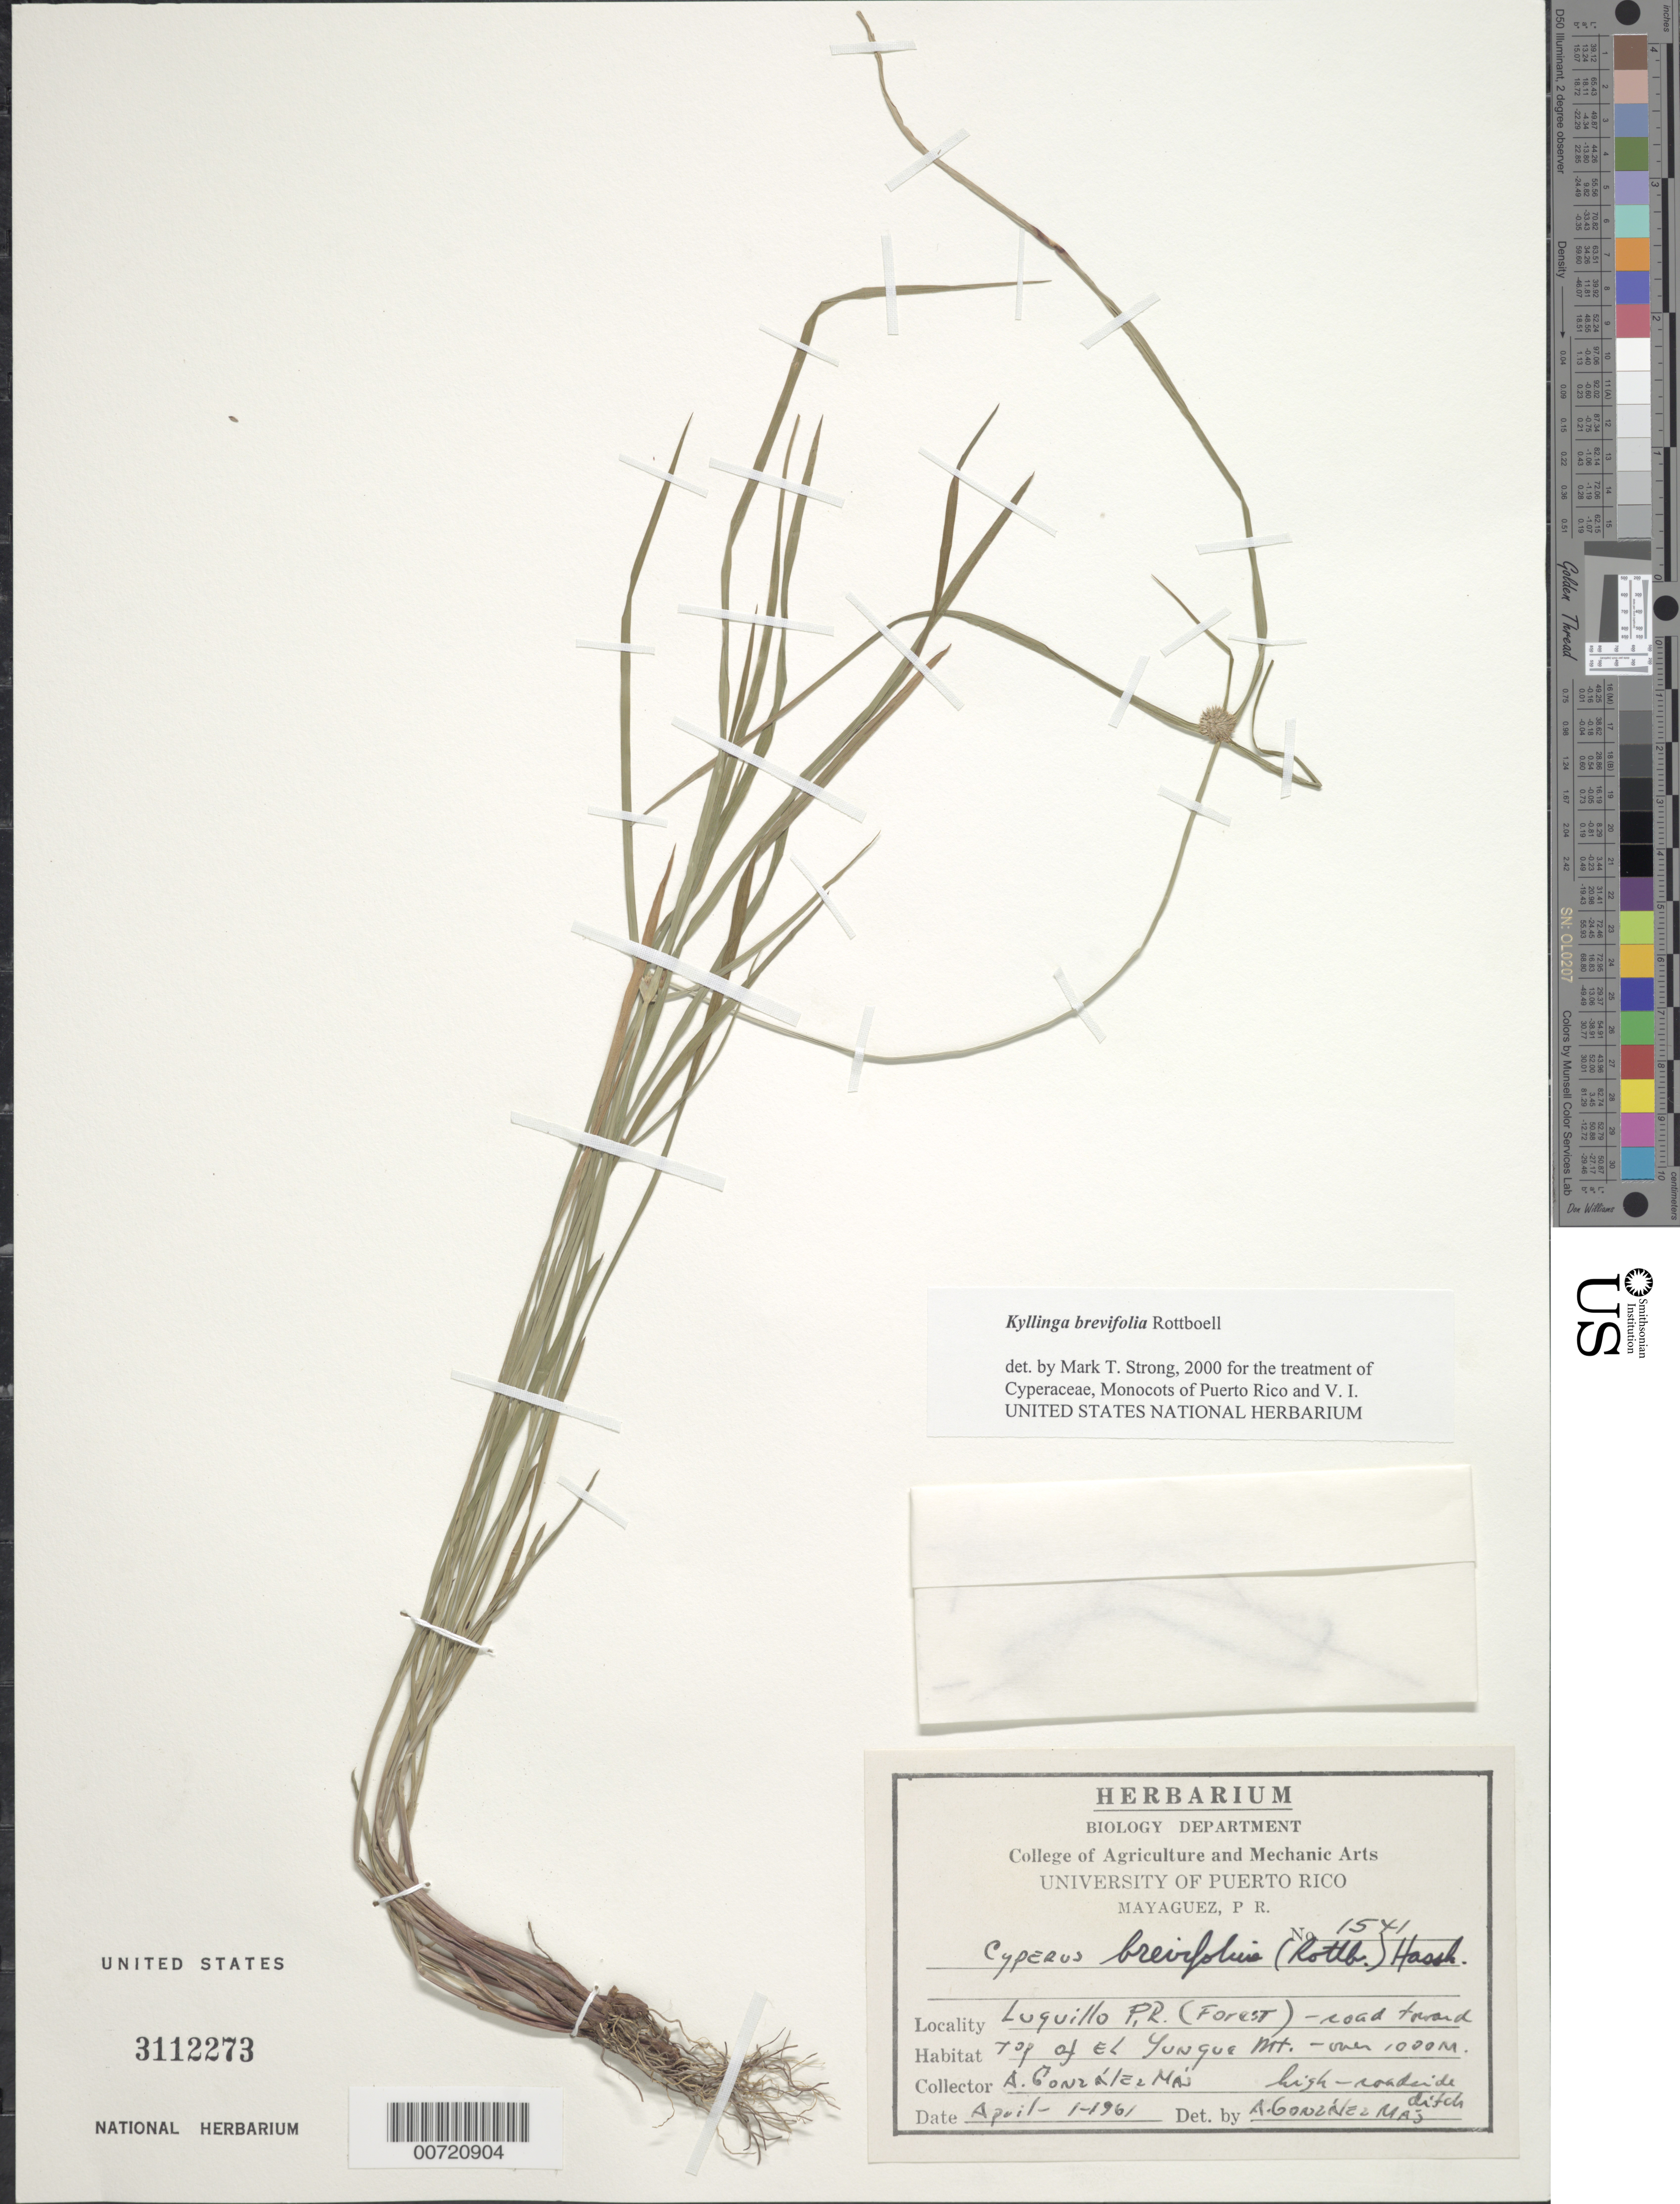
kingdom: Plantae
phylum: Tracheophyta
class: Liliopsida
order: Poales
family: Cyperaceae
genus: Cyperus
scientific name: Cyperus brevifolius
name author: (Rottb.) Hassk.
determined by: Strong, M. T., (US), Smithsonian Institution - National Museum of Natural History (UNITED STATES)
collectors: A. González Más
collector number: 1541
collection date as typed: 01 Apr 1961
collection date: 1961-04-01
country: Puerto Rico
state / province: Luquillo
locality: Luquillo: Luquillo Forest, road towards top of El Yunque Mt.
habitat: High roadside ditch.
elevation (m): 1000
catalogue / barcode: US 3112273